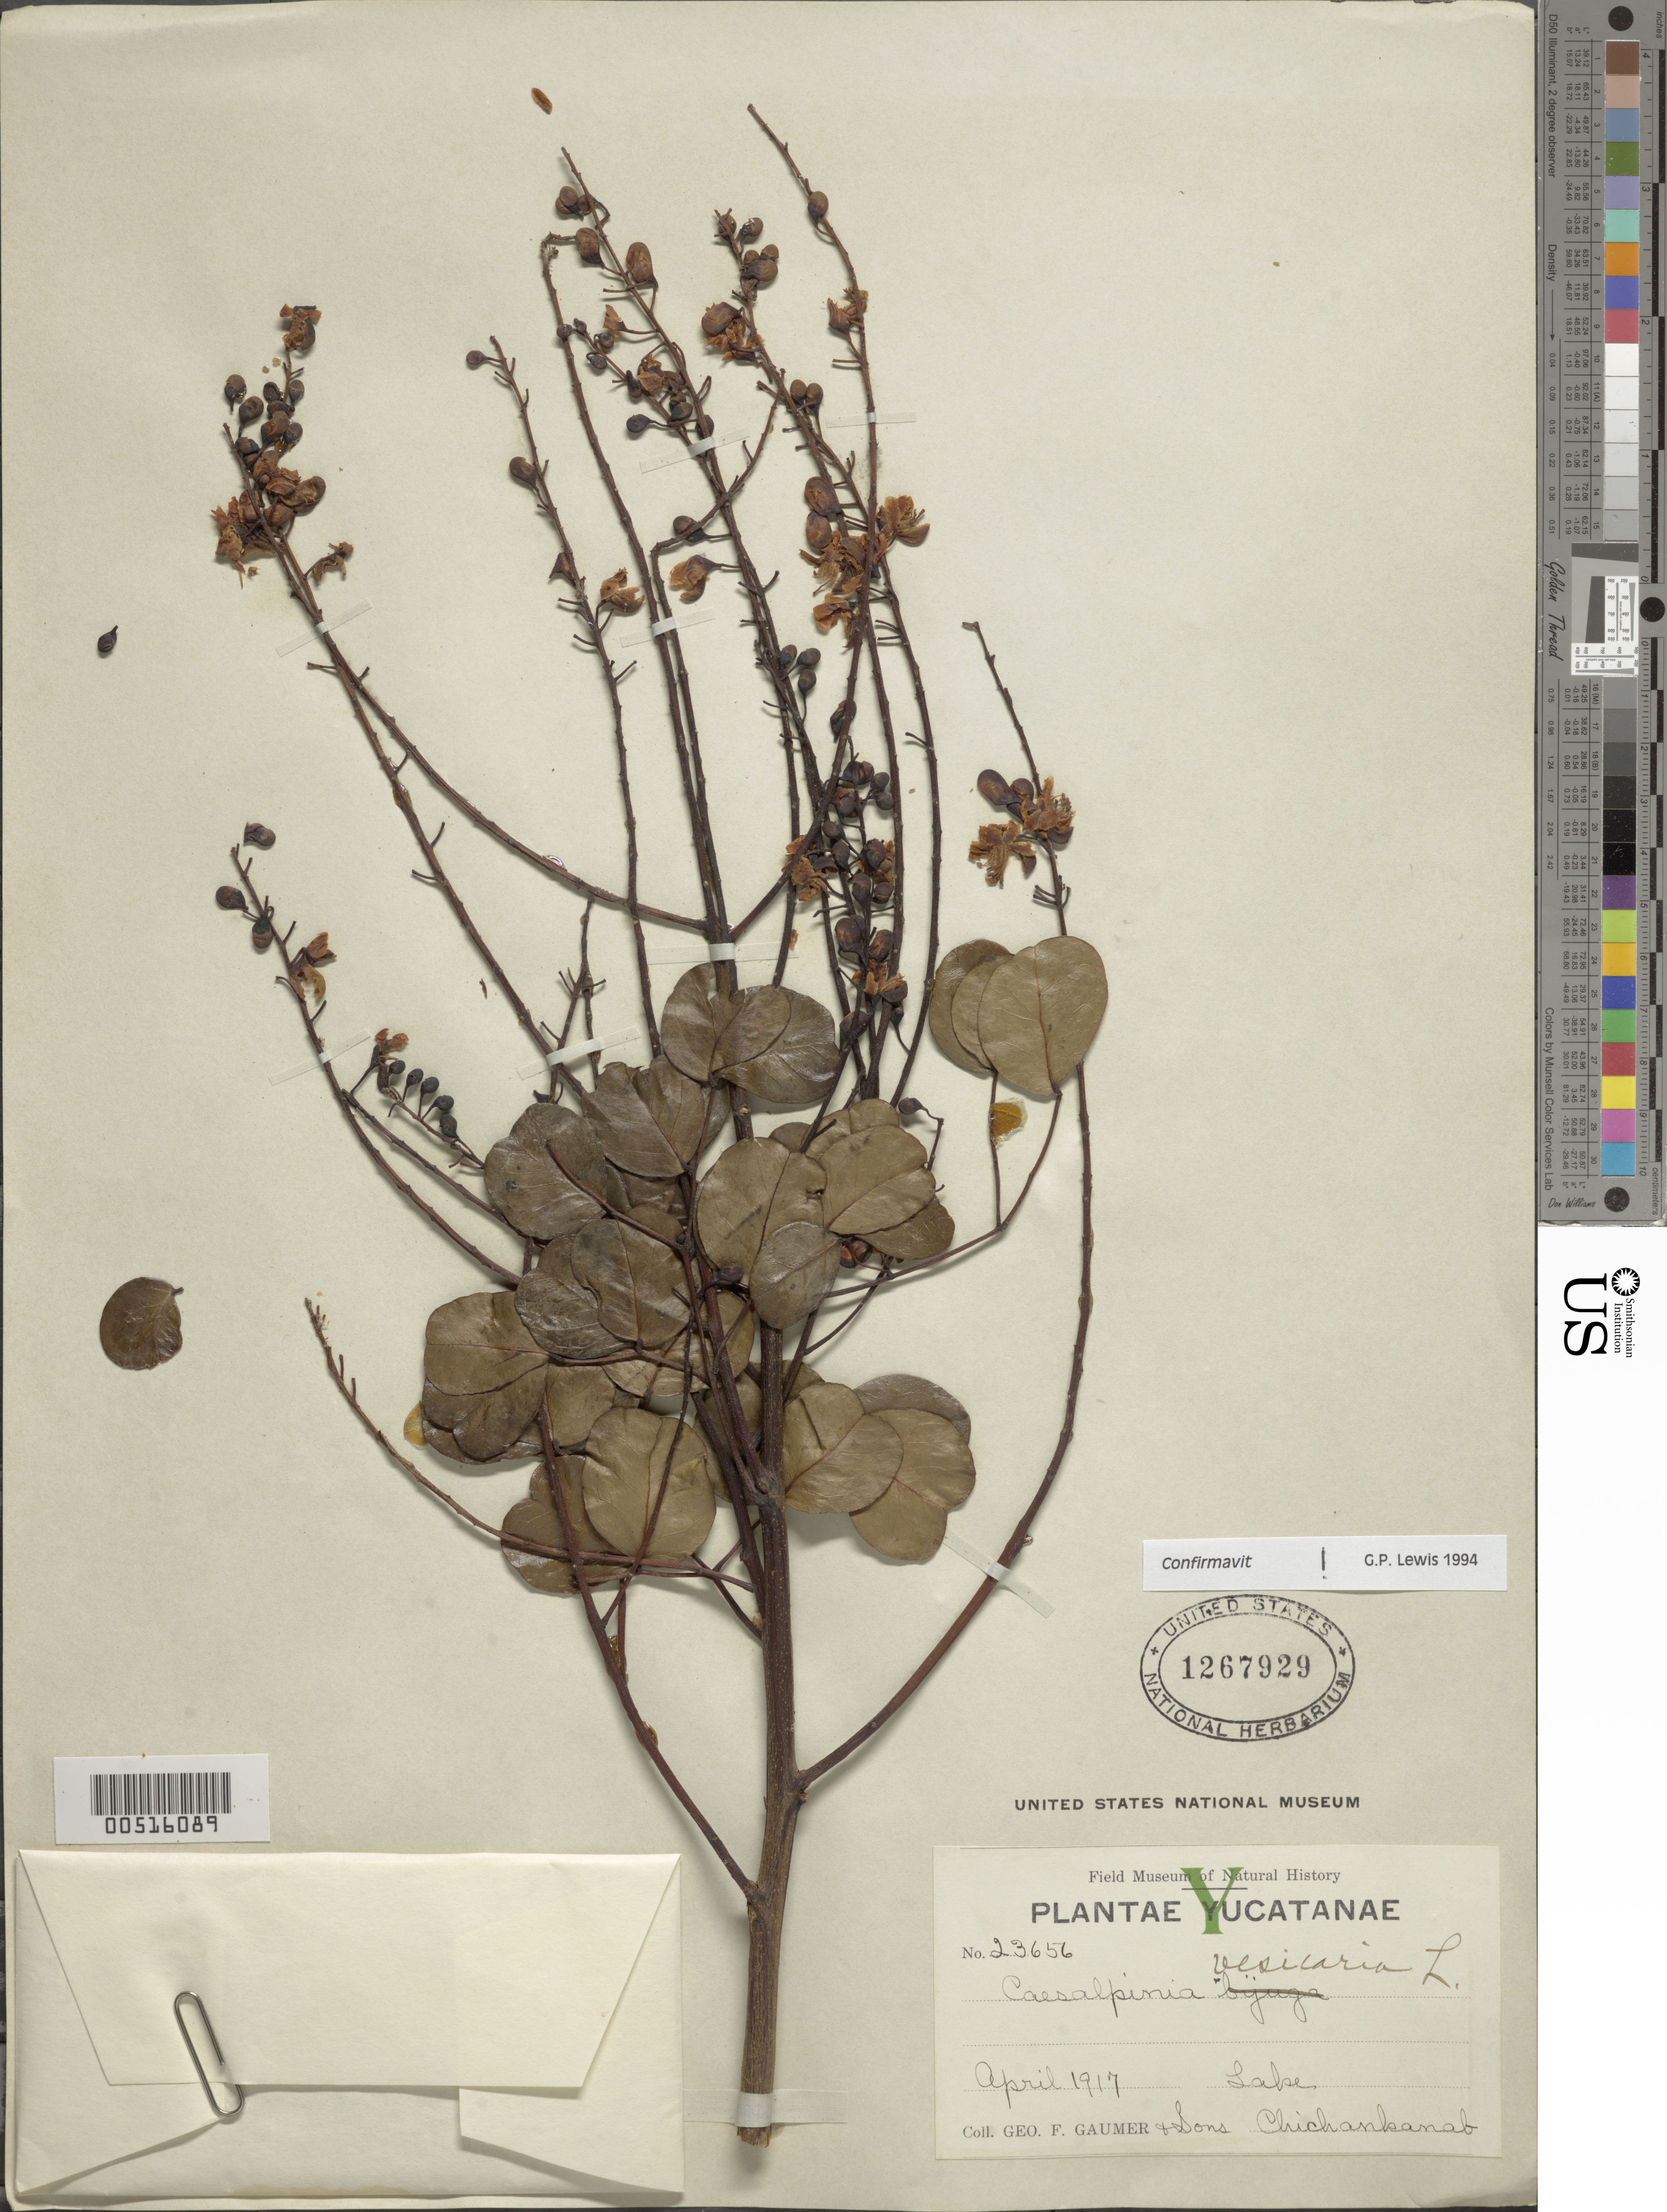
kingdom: Plantae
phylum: Tracheophyta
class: Magnoliopsida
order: Fabales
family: Fabaceae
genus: Tara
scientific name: Tara vesicaria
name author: (L.) Molinari et al.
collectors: G. F. Gaumer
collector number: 23656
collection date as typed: Apr 1917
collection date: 1917-04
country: Mexico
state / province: Yucatán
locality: Lake chichankanab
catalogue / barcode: US 1267929